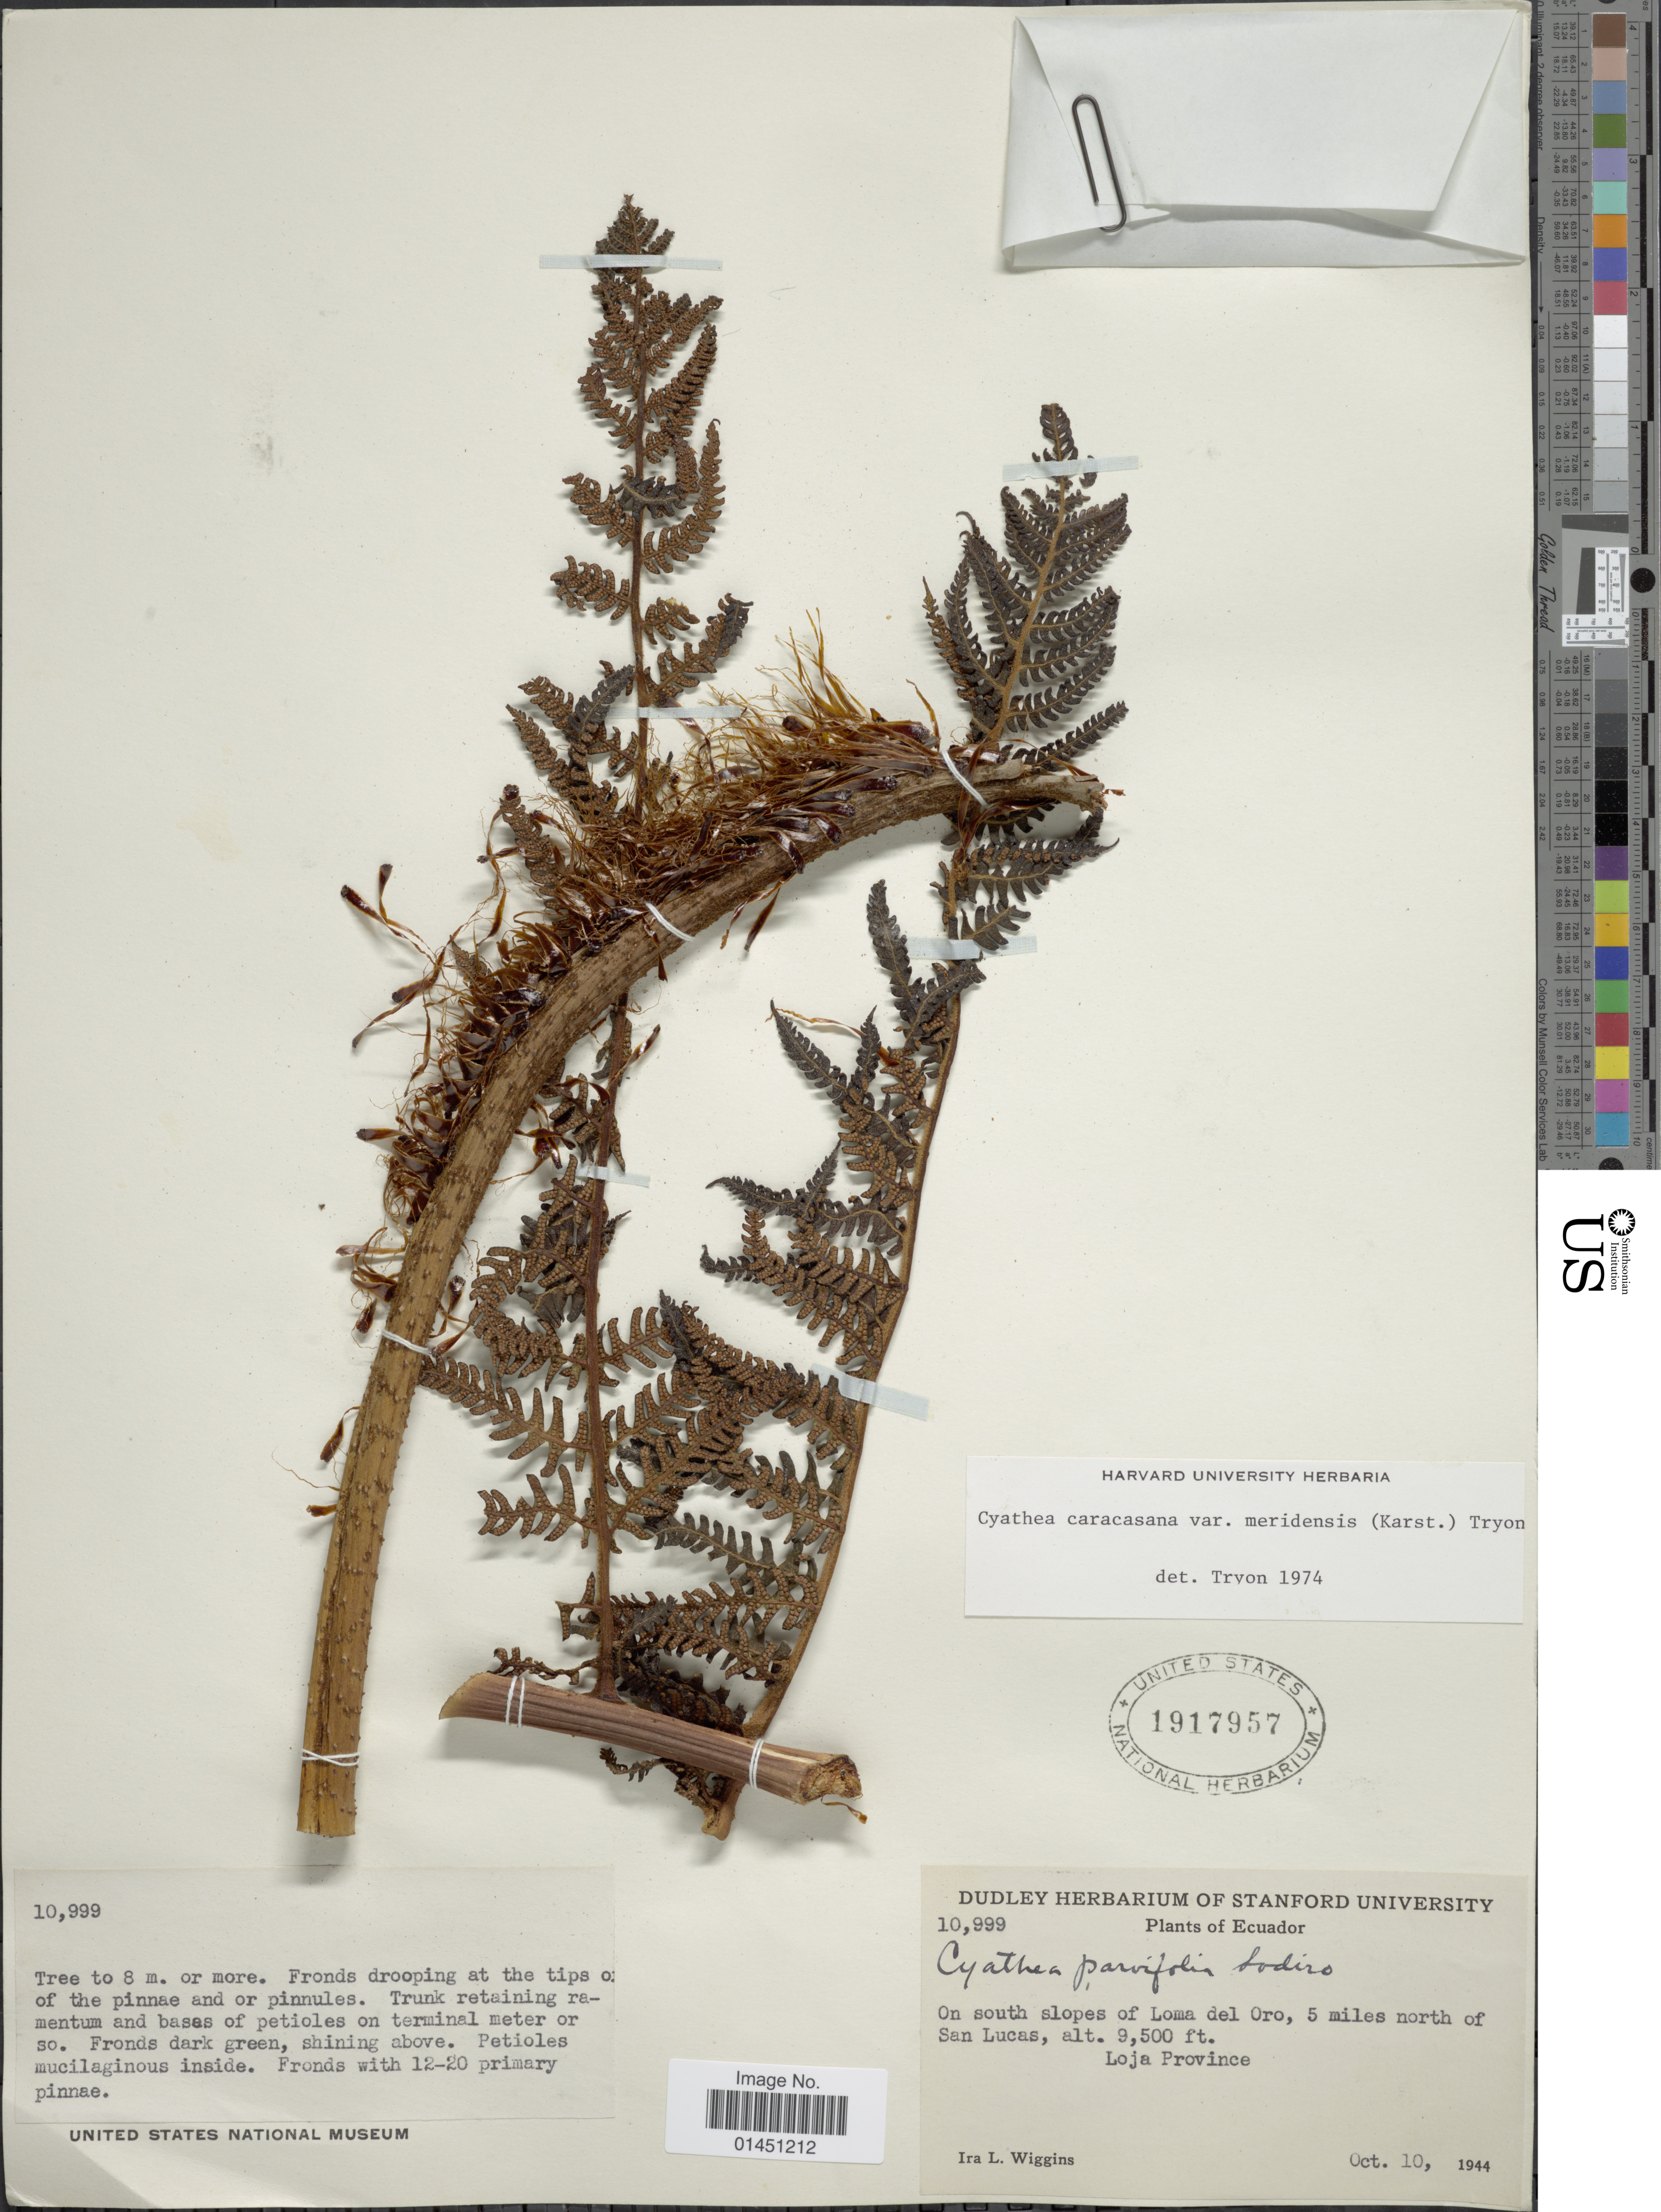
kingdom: Plantae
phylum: Tracheophyta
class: Polypodiopsida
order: Cyatheales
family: Cyatheaceae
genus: Cyathea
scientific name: Cyathea caracasana var. meridensis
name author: (H. Karst.) R.M. Tryon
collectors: I. L. Wiggins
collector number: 10999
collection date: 1944-10-10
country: Ecuador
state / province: Loja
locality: On south slopes of Loma del Oro, 5 miles north of San Lucas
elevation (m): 2896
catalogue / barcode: US 1917957